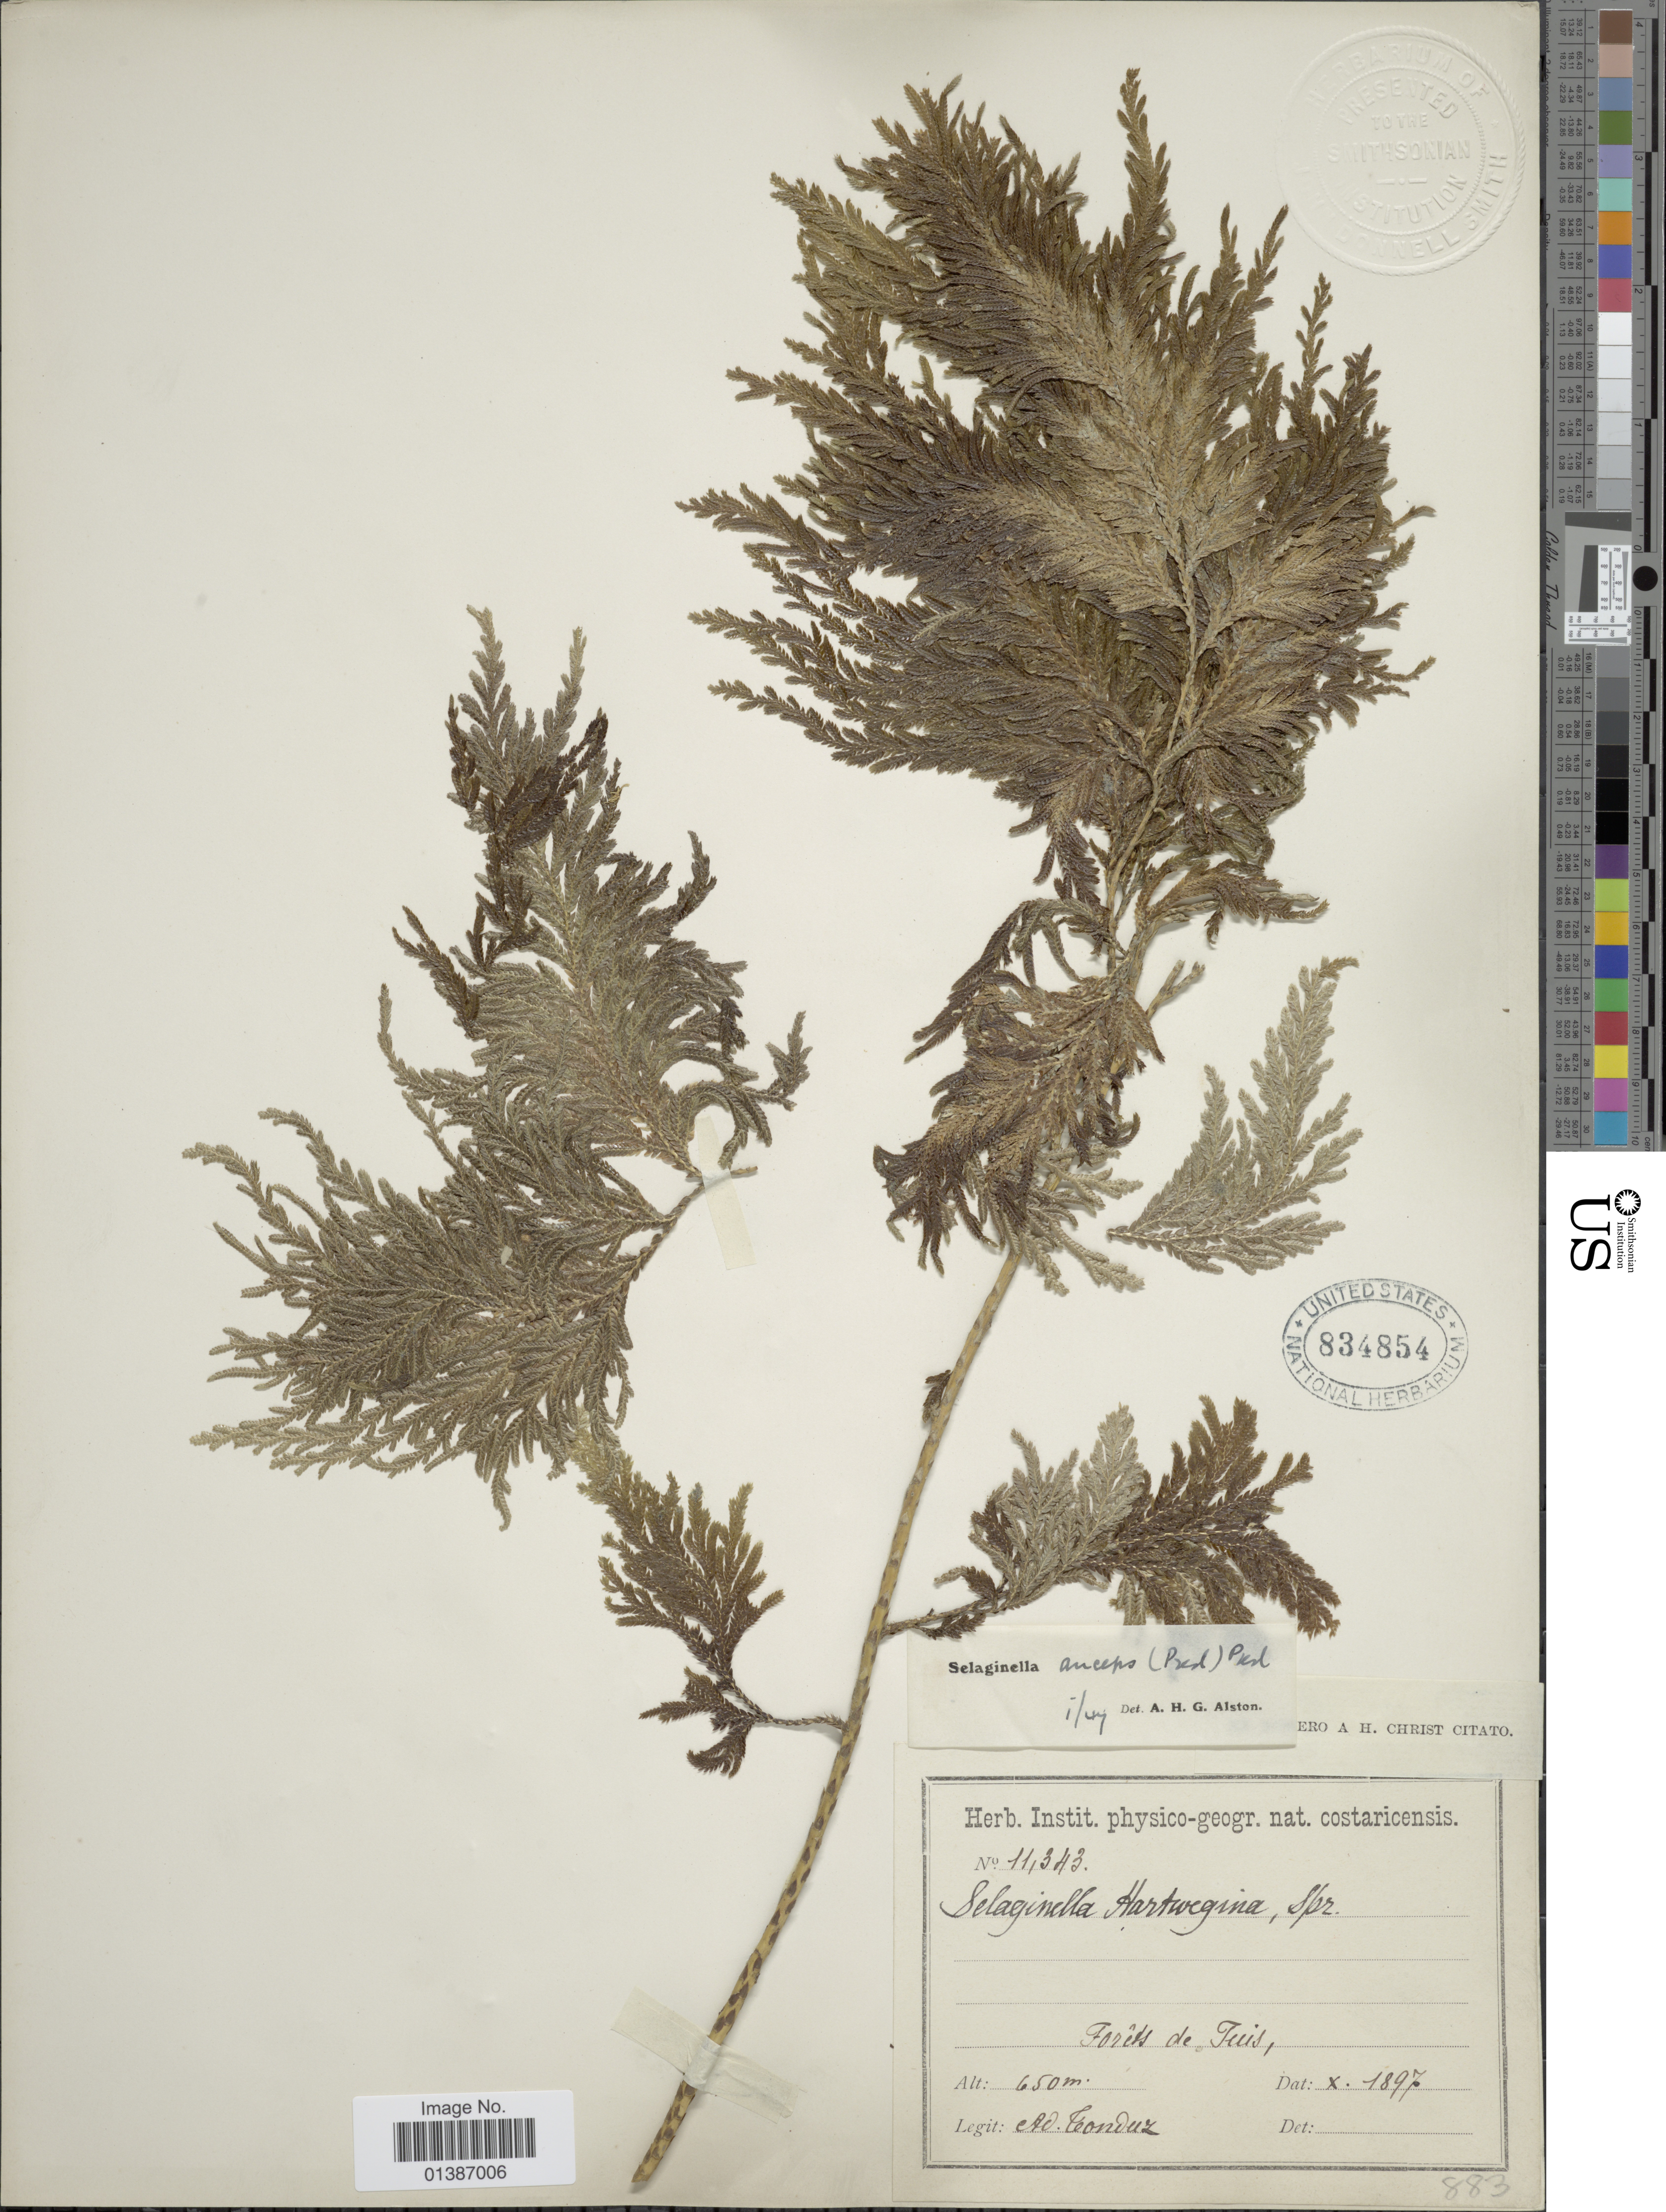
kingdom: Plantae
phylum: Tracheophyta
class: Lycopodiopsida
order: Selaginellales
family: Selaginellaceae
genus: Selaginella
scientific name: Selaginella anceps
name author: (C. Presl)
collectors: A. Tonduz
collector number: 11343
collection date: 1897-10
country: Costa Rica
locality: Forêts de Tuis.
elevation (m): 650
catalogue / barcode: US 834854